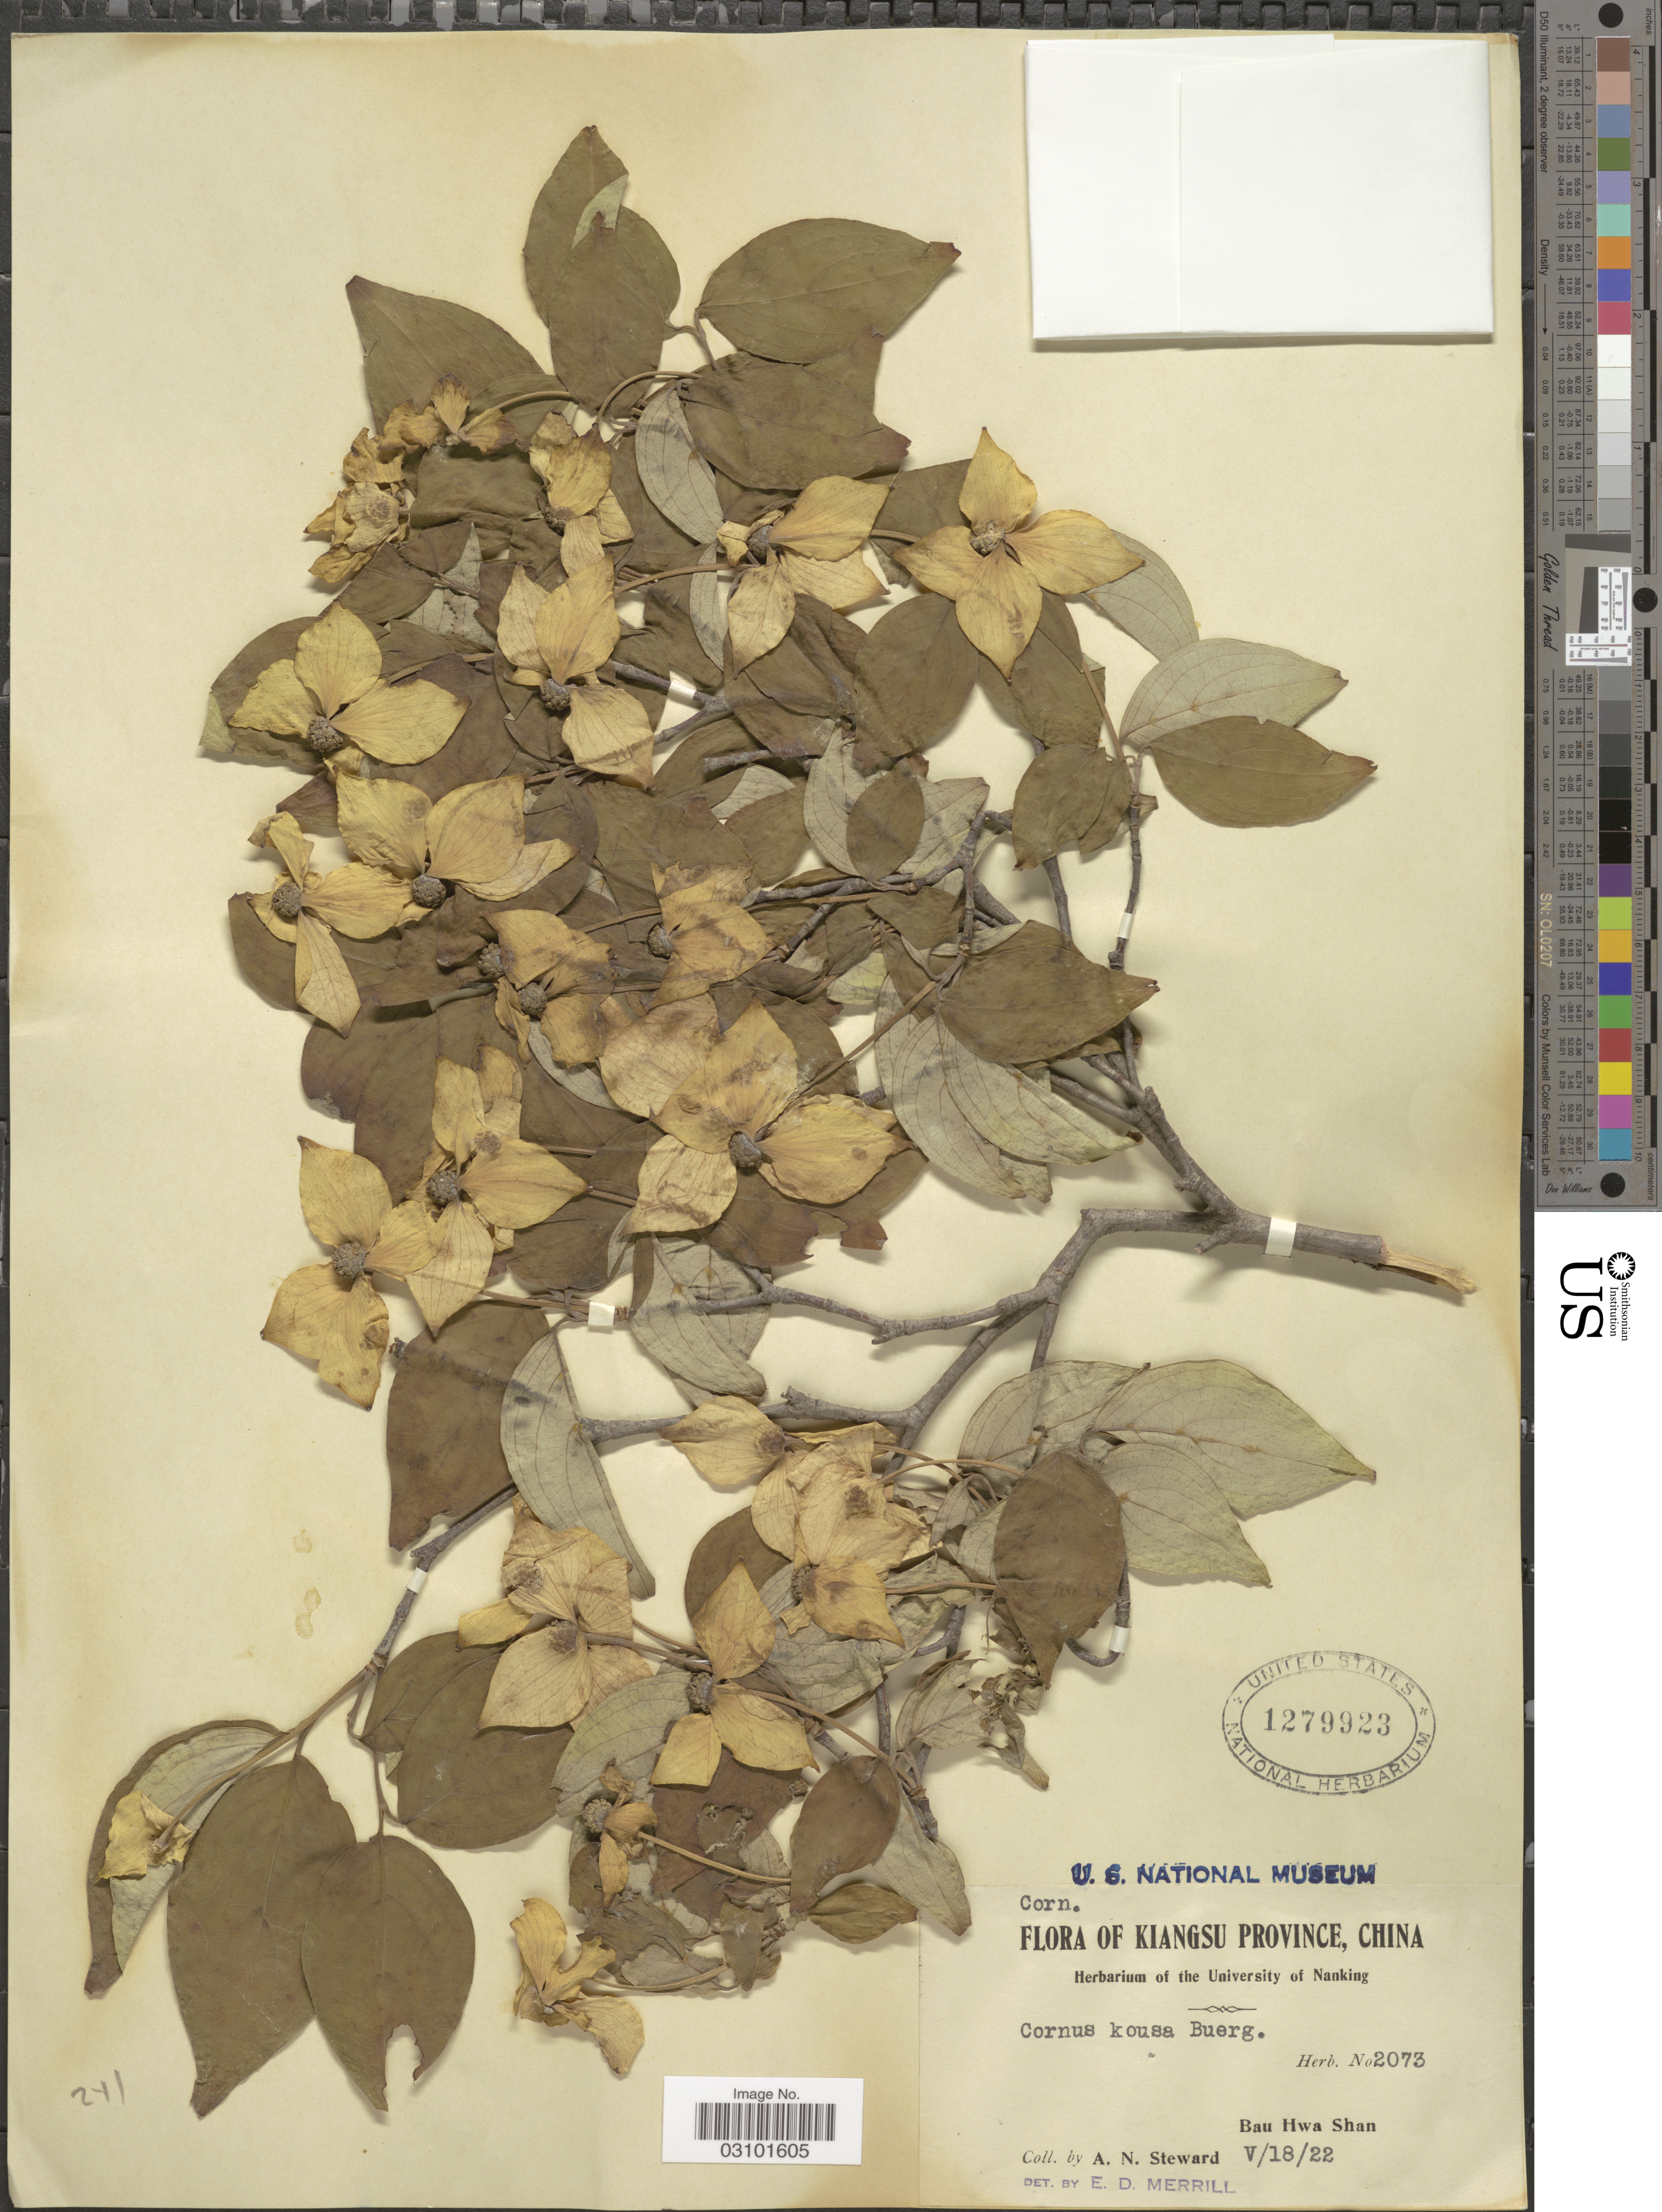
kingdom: Plantae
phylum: Tracheophyta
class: Magnoliopsida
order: Cornales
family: Cornaceae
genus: Cornus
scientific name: Cornus kousa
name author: F. Buerger ex Miq.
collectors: A. N. Steward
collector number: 2073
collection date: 1922-05-18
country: China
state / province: Jiangsu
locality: Kiangsu Province. Bau Hwa Shan.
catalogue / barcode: US 1279923